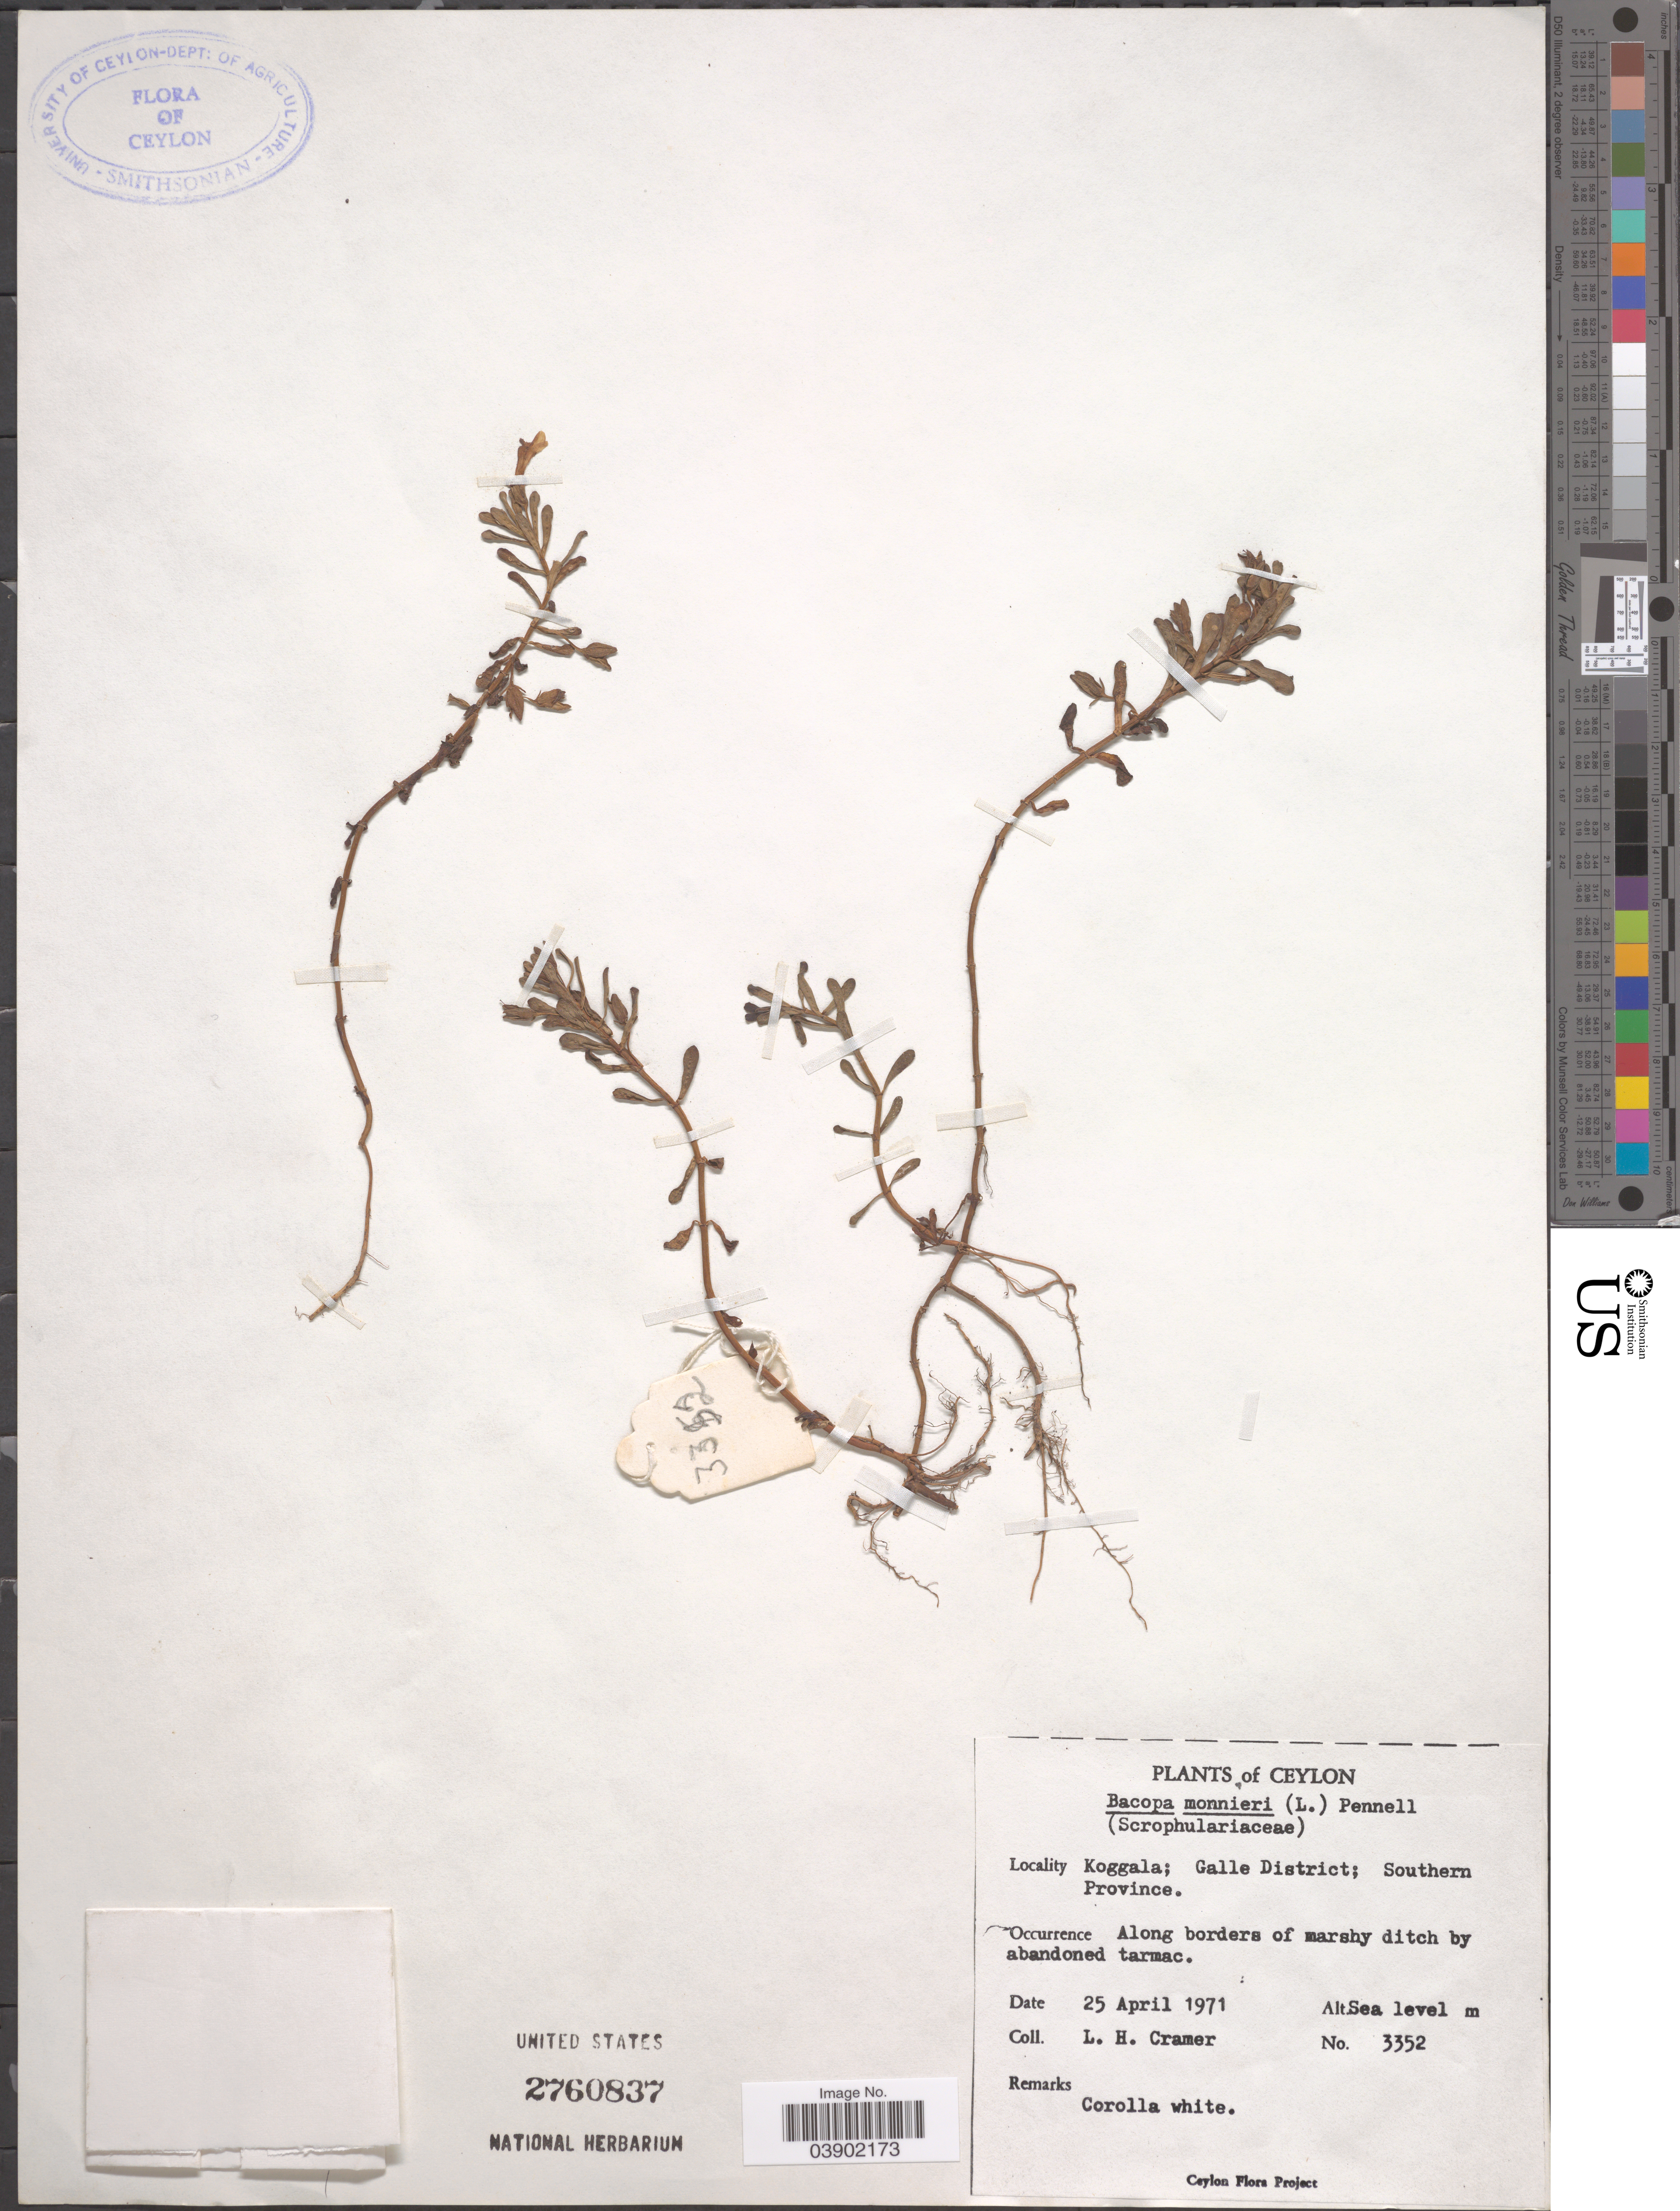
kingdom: Plantae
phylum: Tracheophyta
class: Magnoliopsida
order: Lamiales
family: Plantaginaceae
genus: Bacopa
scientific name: Bacopa monnieri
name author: (L.) Wettst.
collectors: L. H. Cramer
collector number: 3352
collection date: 1971-04-25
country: Sri Lanka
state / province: Southern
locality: Ceylon. Koggala; Galle District.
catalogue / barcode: US 2760837